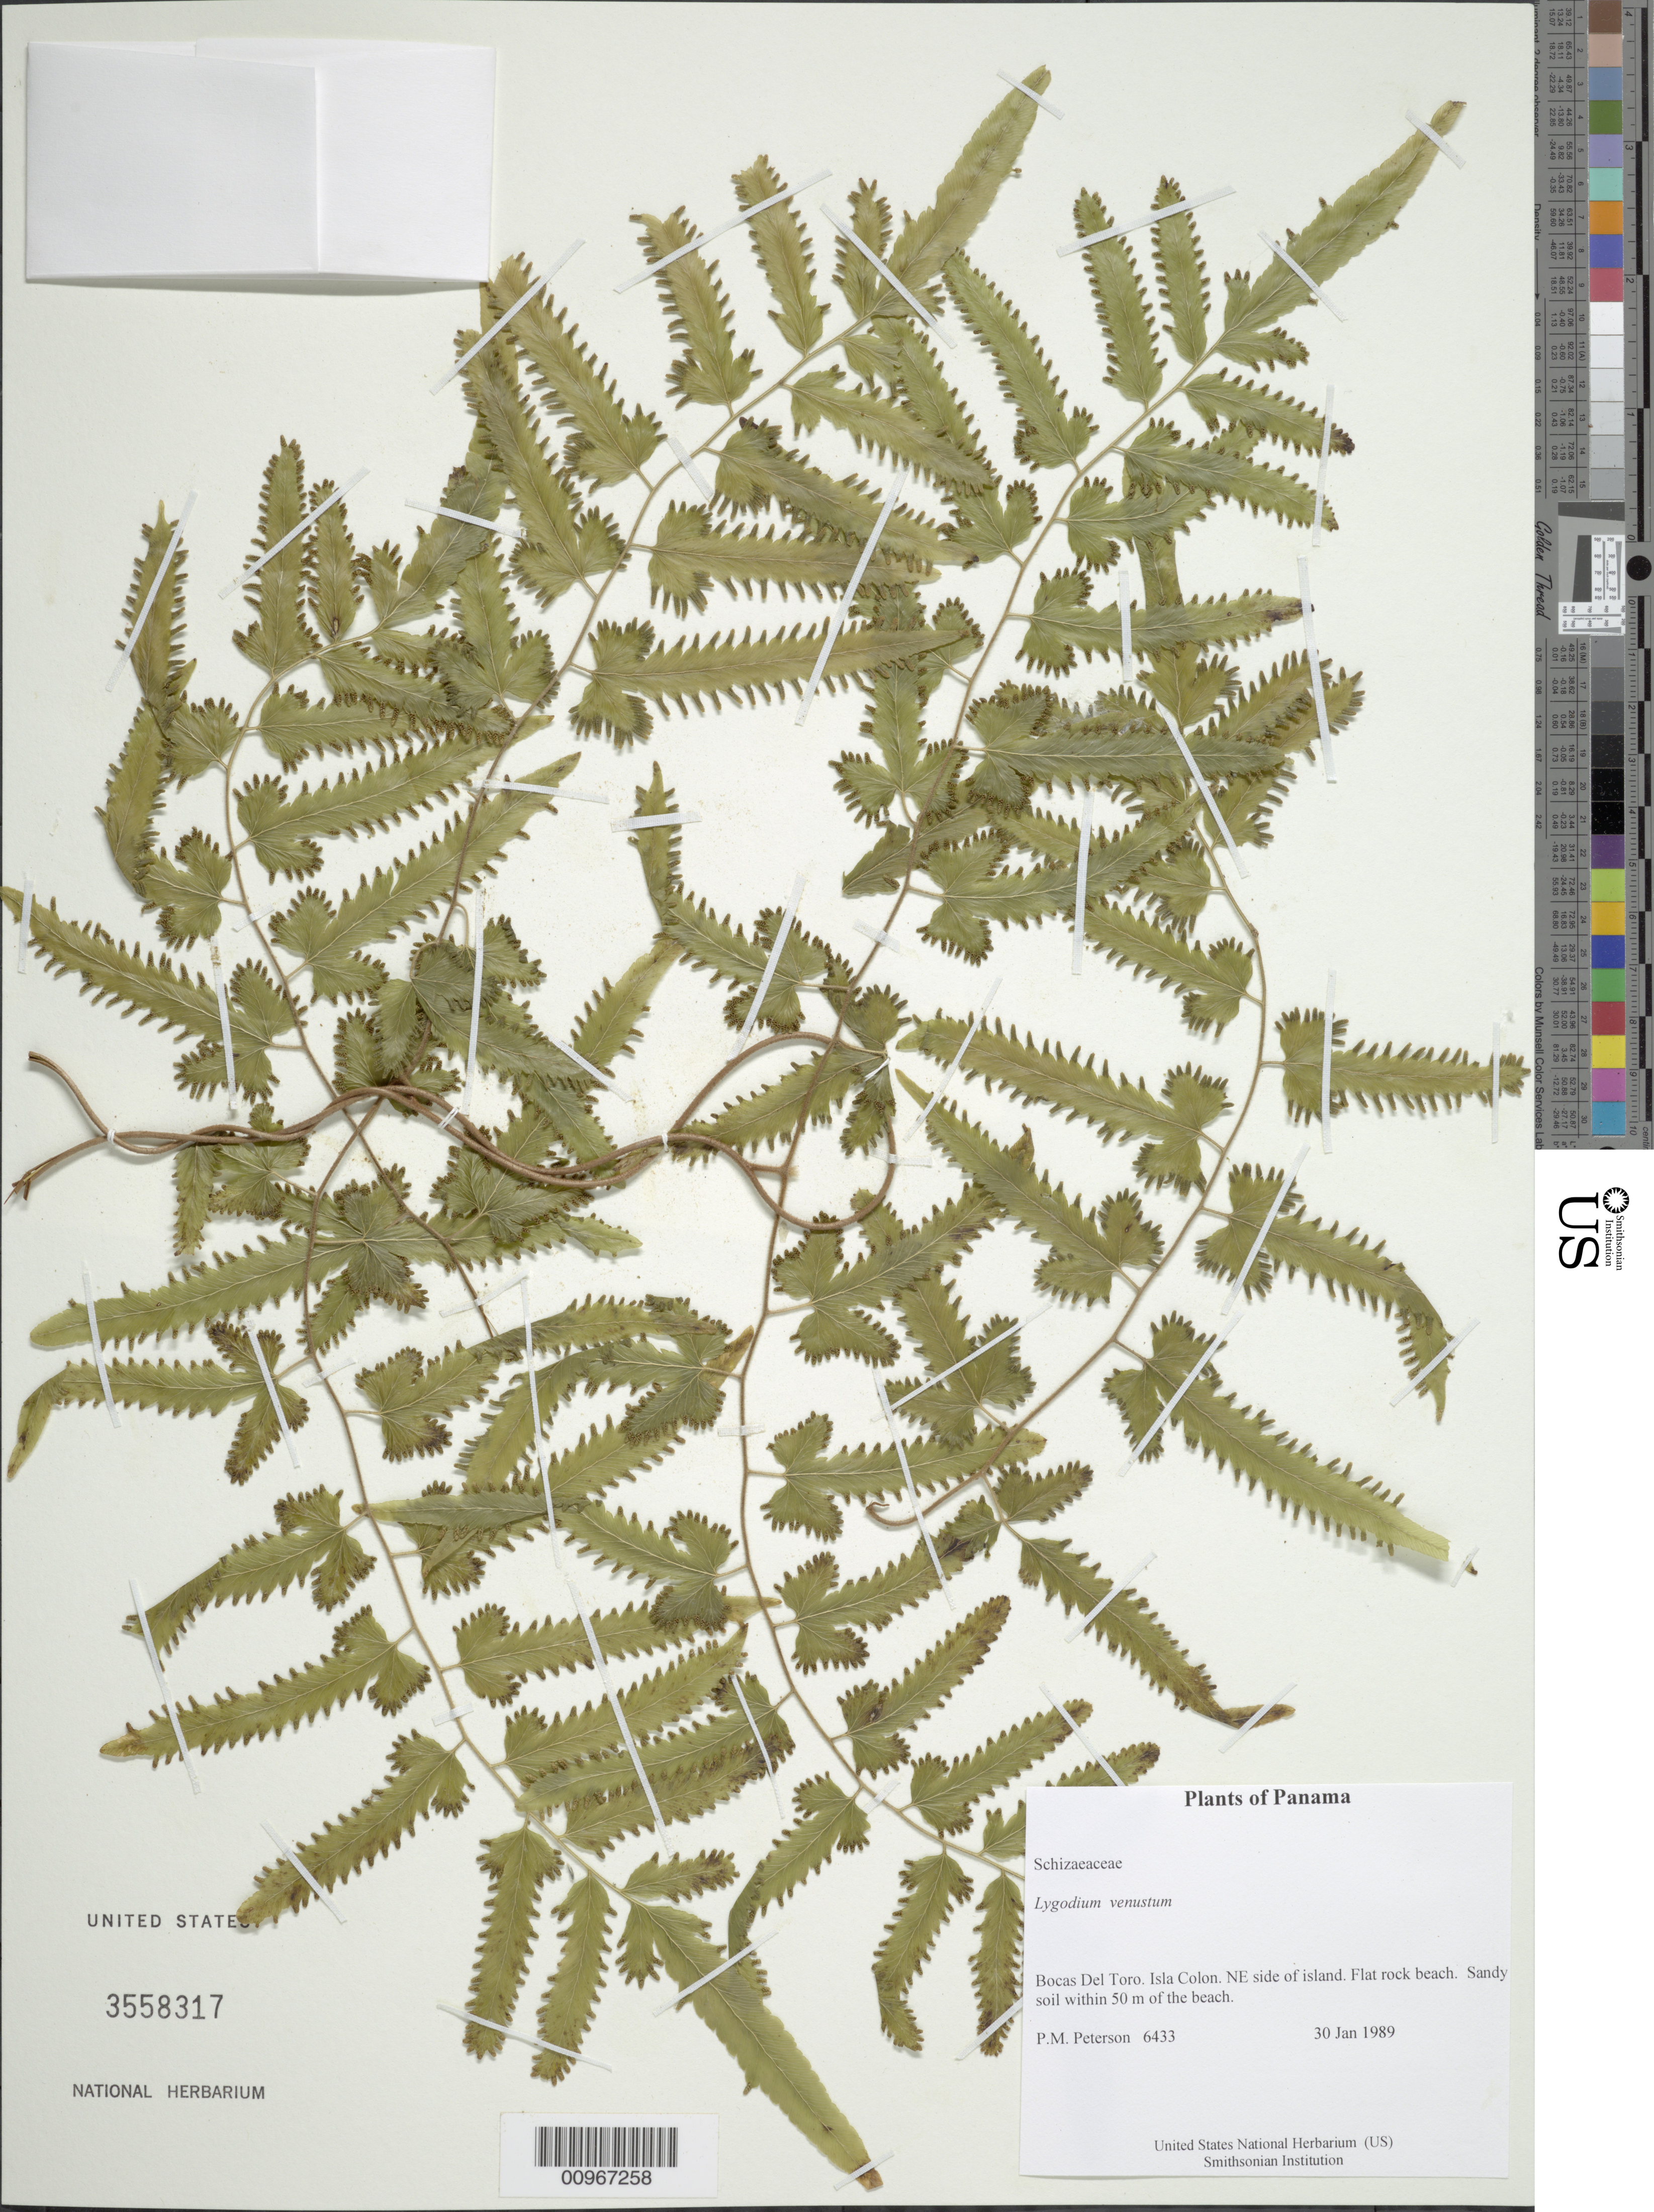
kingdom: Plantae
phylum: Tracheophyta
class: Polypodiopsida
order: Schizaeales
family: Lygodiaceae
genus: Lygodium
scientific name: Lygodium venustum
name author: Sw.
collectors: P. M. Peterson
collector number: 06433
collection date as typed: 30 Jan 1989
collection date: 1989-01-30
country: Panama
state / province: Bocas del Toro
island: Colón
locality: NE side of island.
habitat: Flat rock beach. Sandy soil within 50 m of the beach.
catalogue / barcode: US 3558317